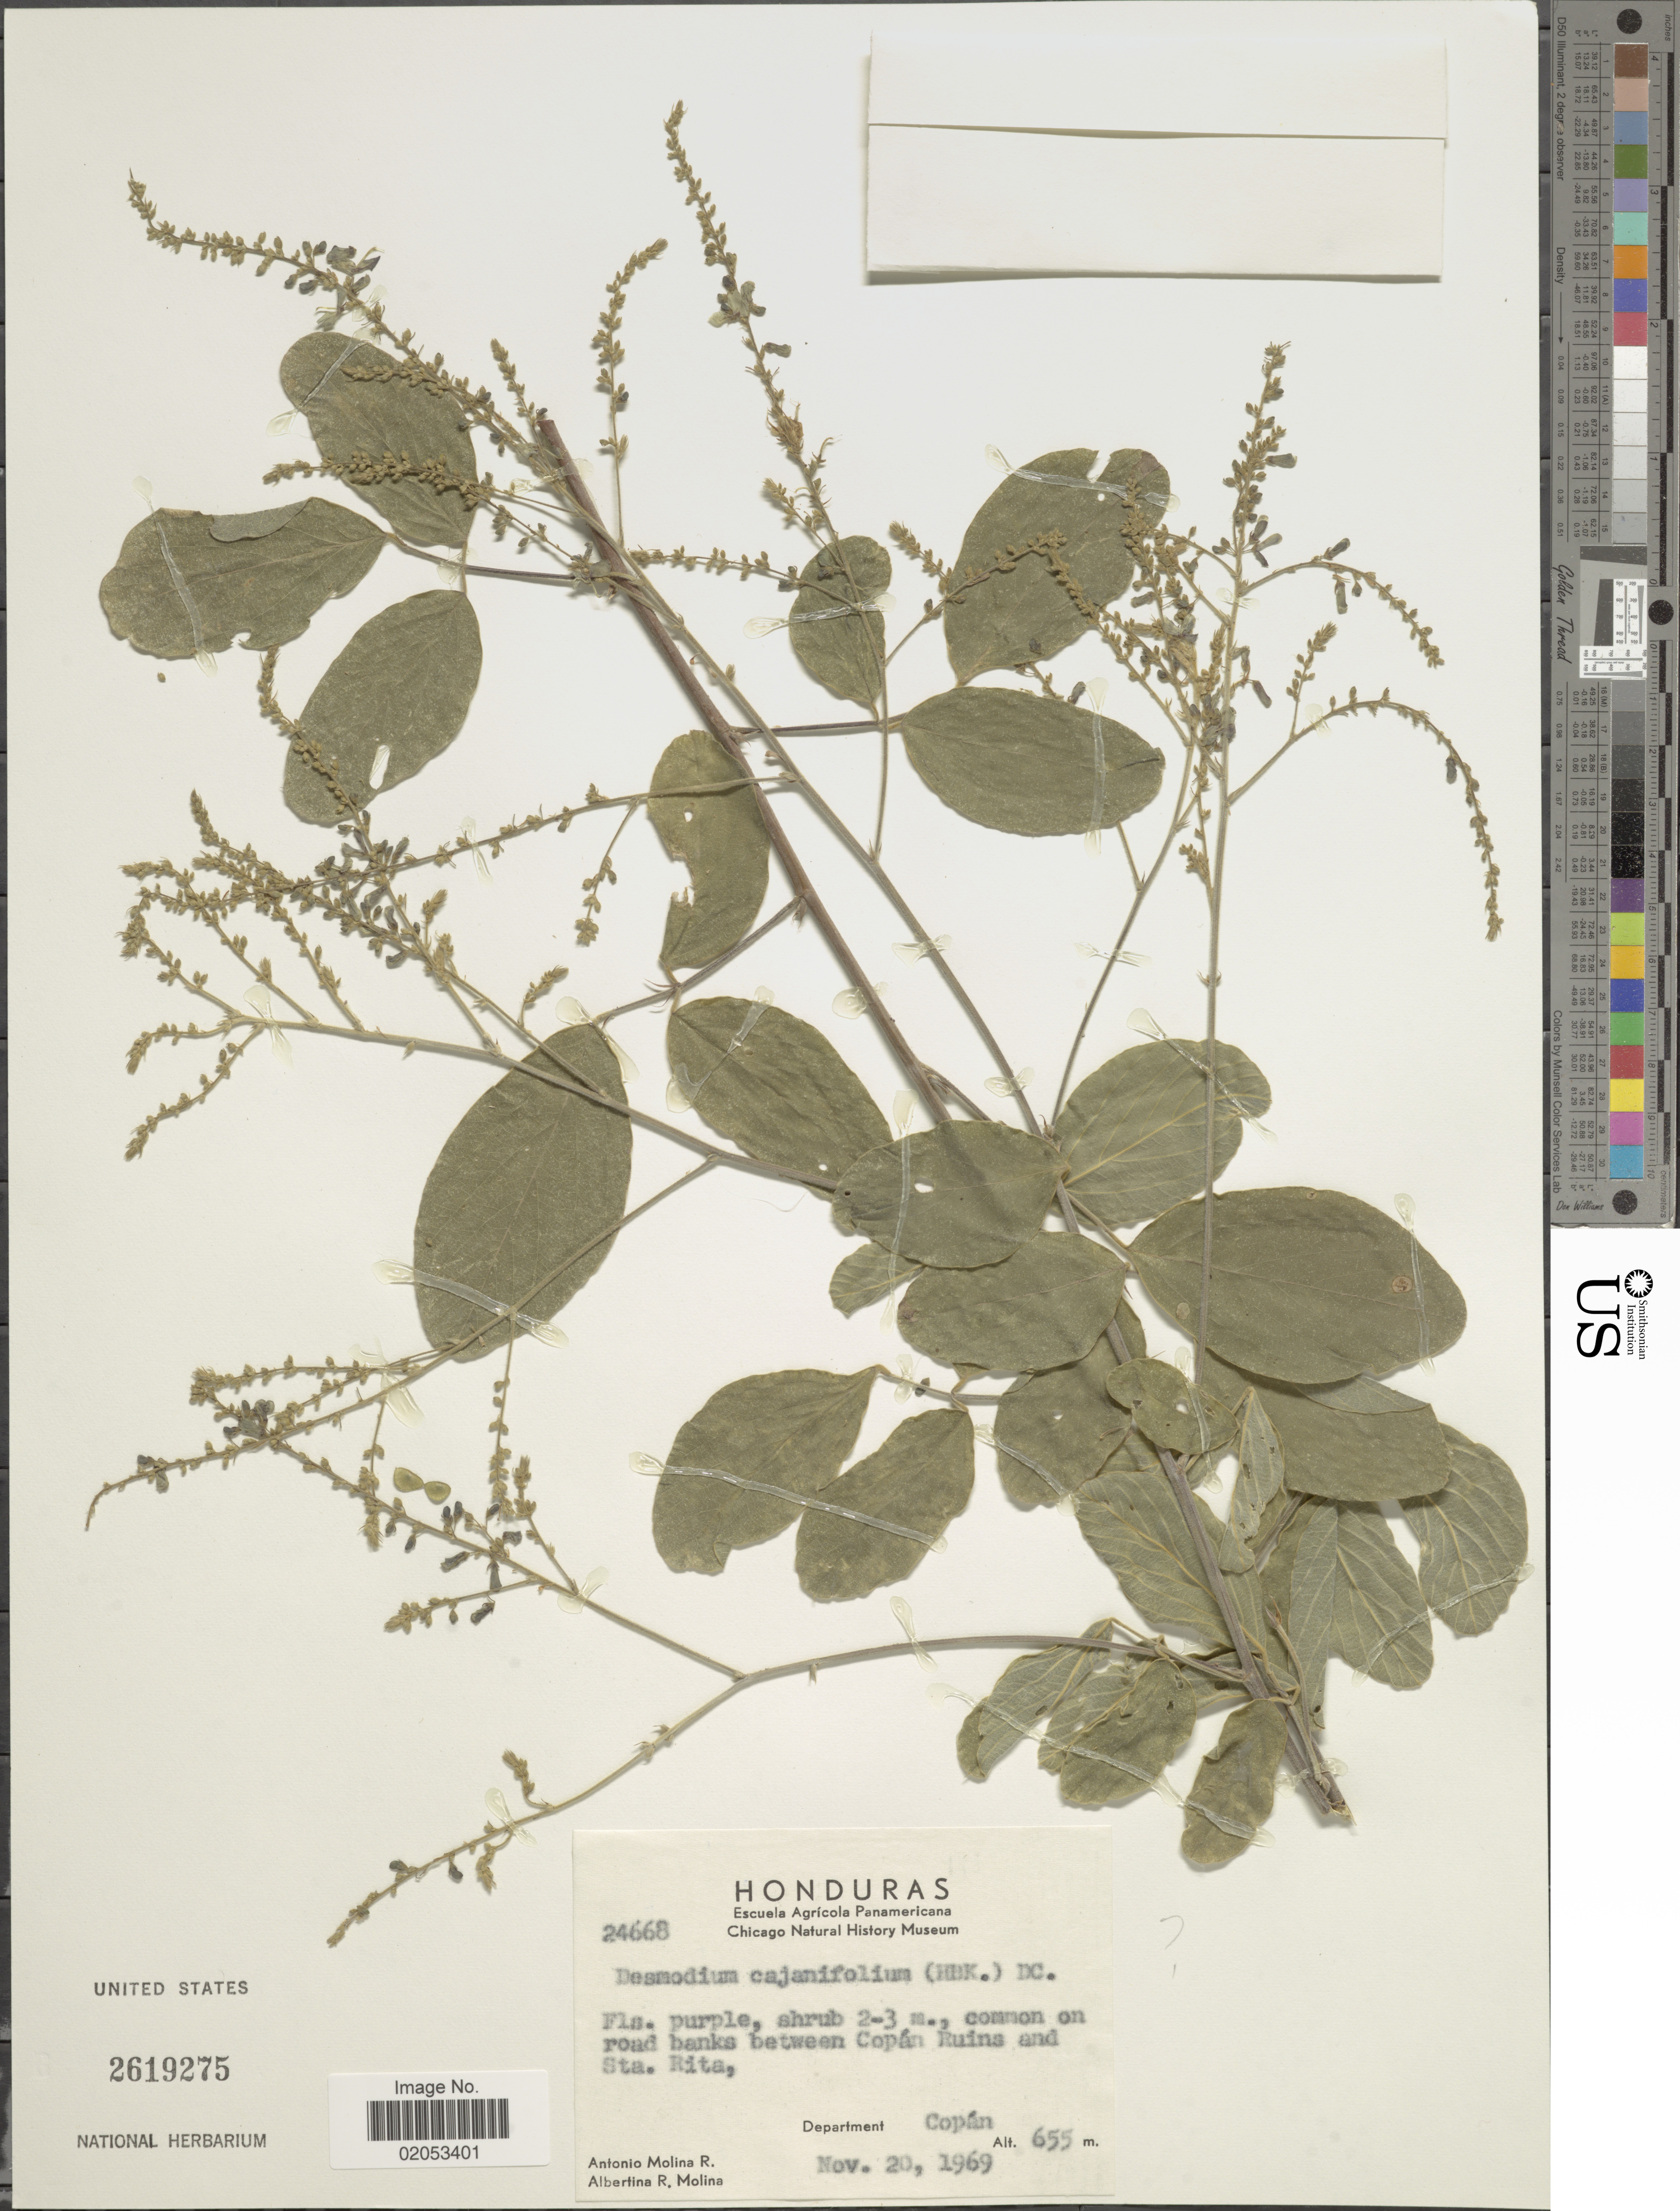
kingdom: Plantae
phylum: Tracheophyta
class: Magnoliopsida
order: Fabales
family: Fabaceae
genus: Desmodium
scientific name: Desmodium cajanifolium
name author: (Kunth) DC.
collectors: A. Molina R. & A. R. Molina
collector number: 24668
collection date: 1969-11-20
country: Honduras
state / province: Copán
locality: Common on road banks between Copán Ruins and Sta Rita, Department Copaán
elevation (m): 655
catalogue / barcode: US 2619275